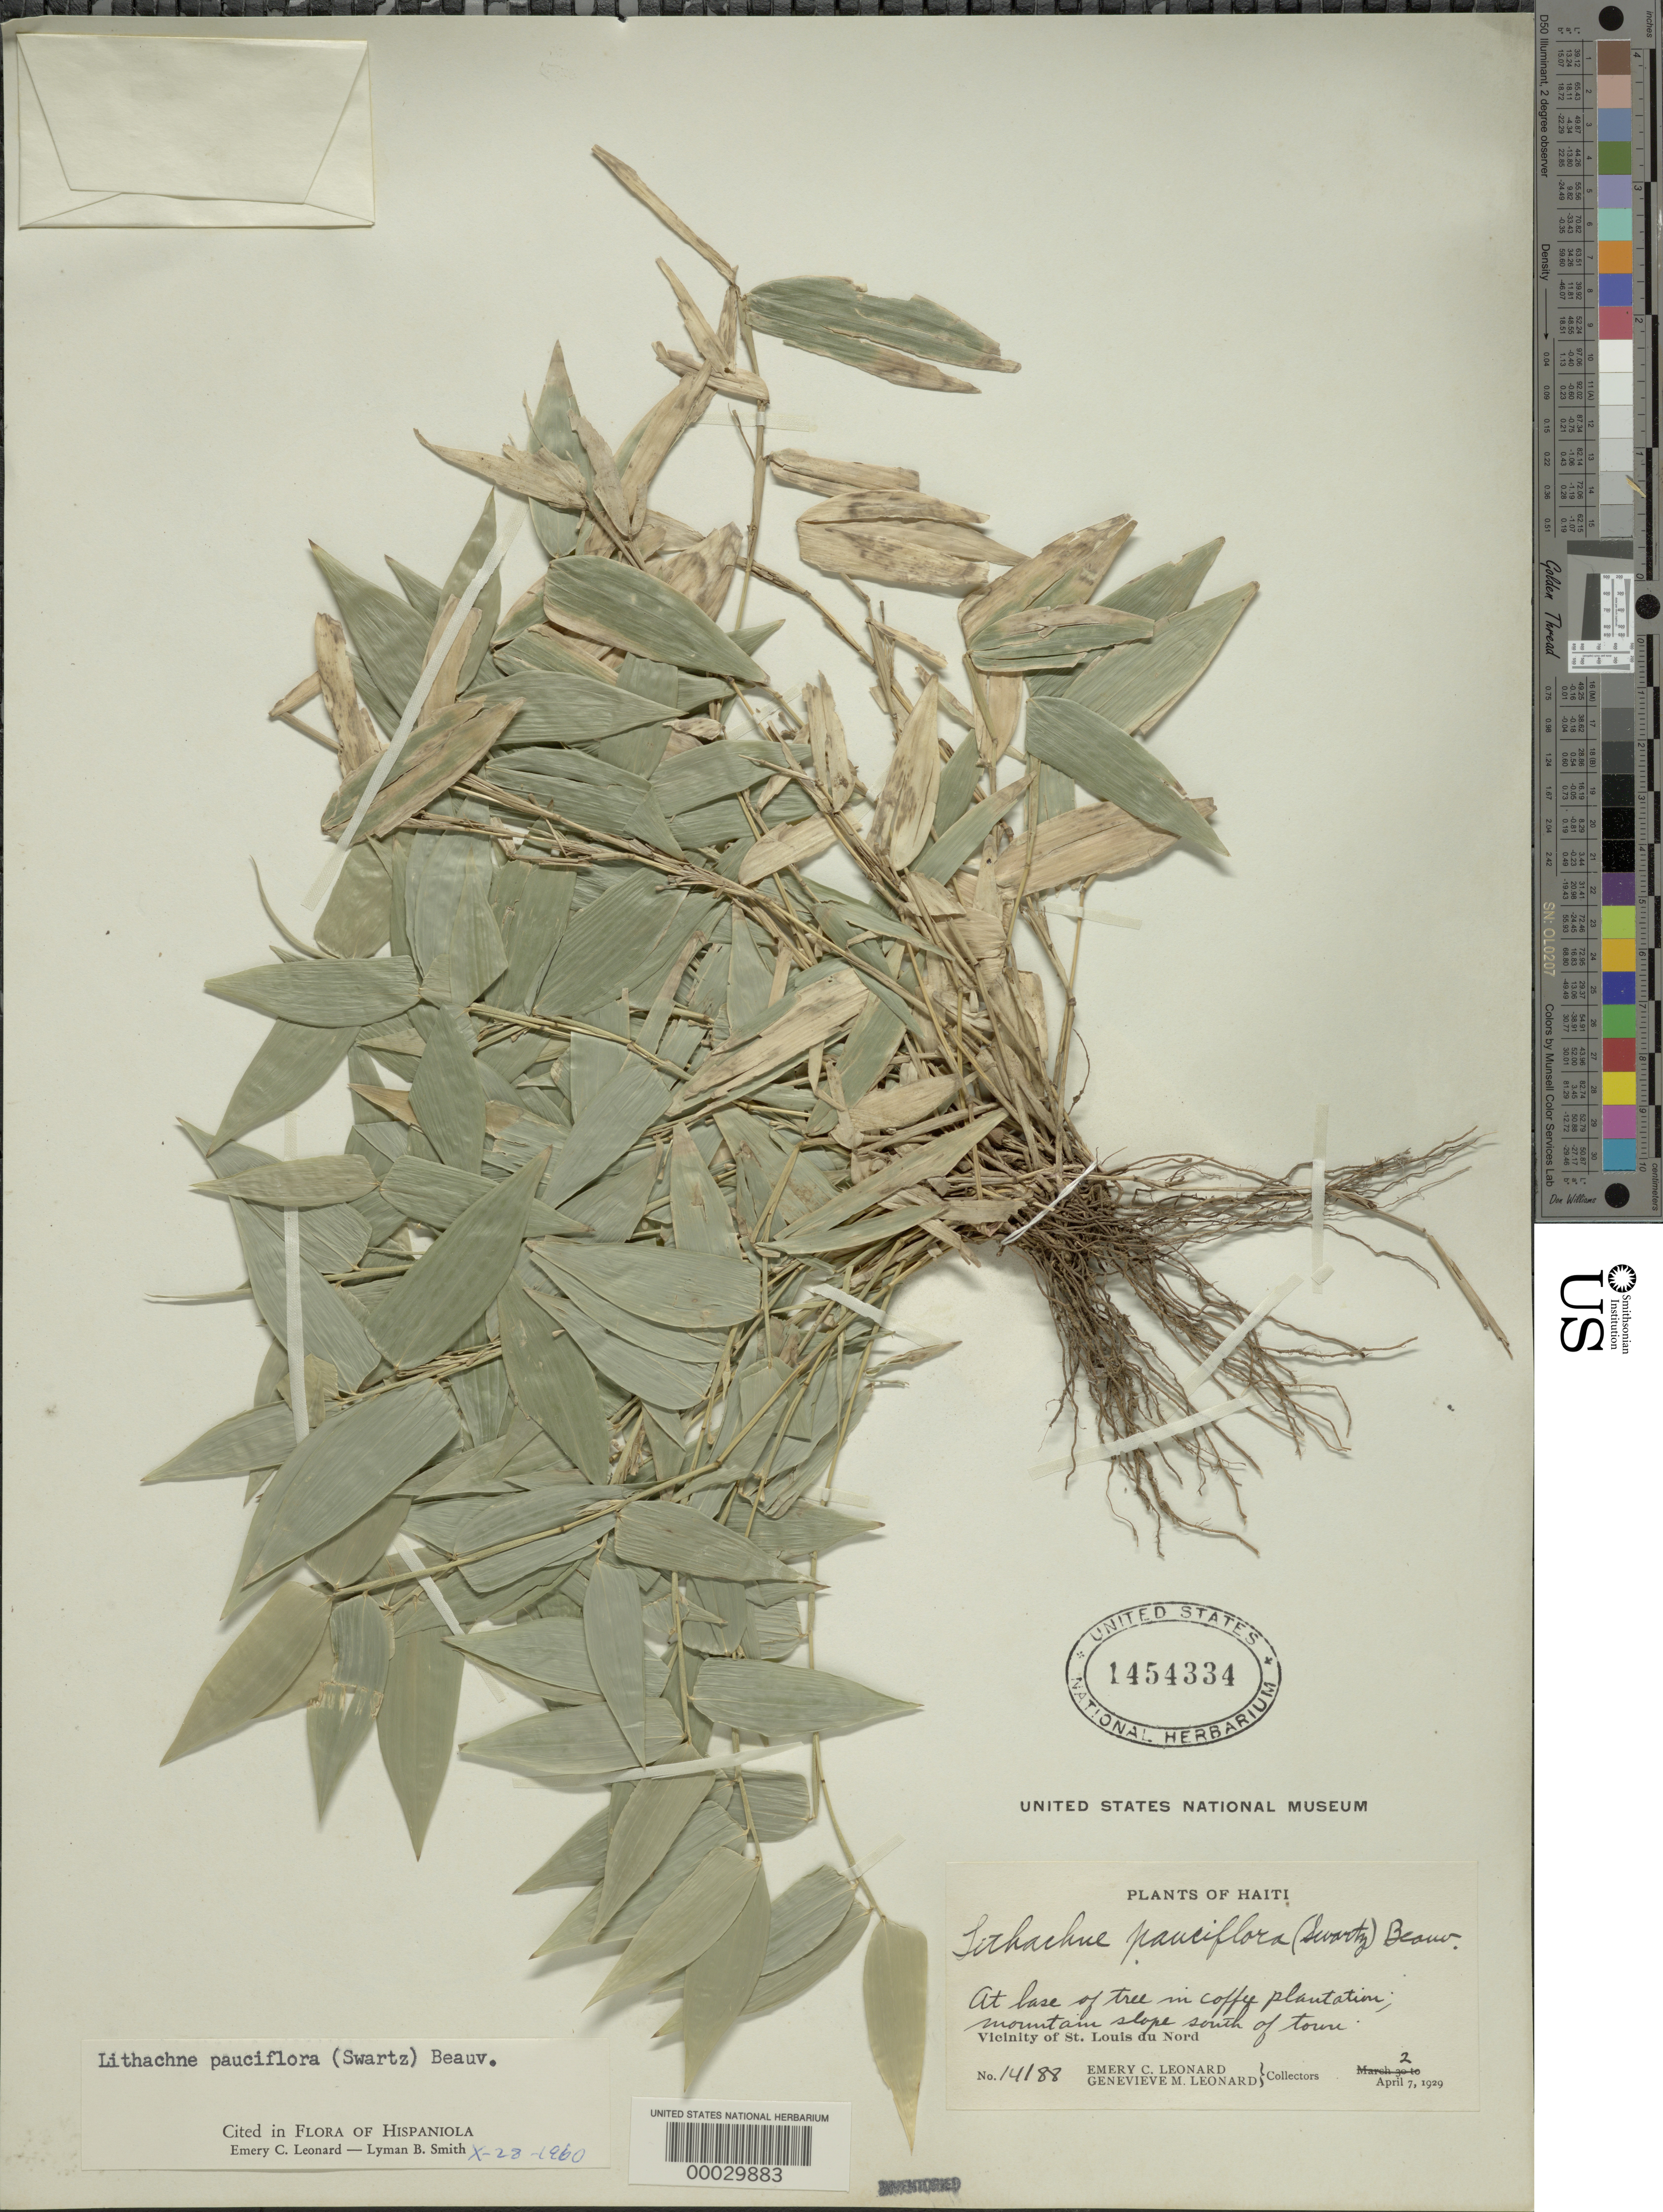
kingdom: Plantae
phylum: Tracheophyta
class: Liliopsida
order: Poales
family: Poaceae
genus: Lithachne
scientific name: Lithachne pauciflora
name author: (Sw.) P. Beauv.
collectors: E. C. Leonard & G. M. Leonard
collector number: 14188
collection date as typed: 02 Apr 1929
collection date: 1929-04-02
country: Haiti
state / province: Nord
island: Hispaniola Island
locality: St. louis du nord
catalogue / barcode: US 1454334